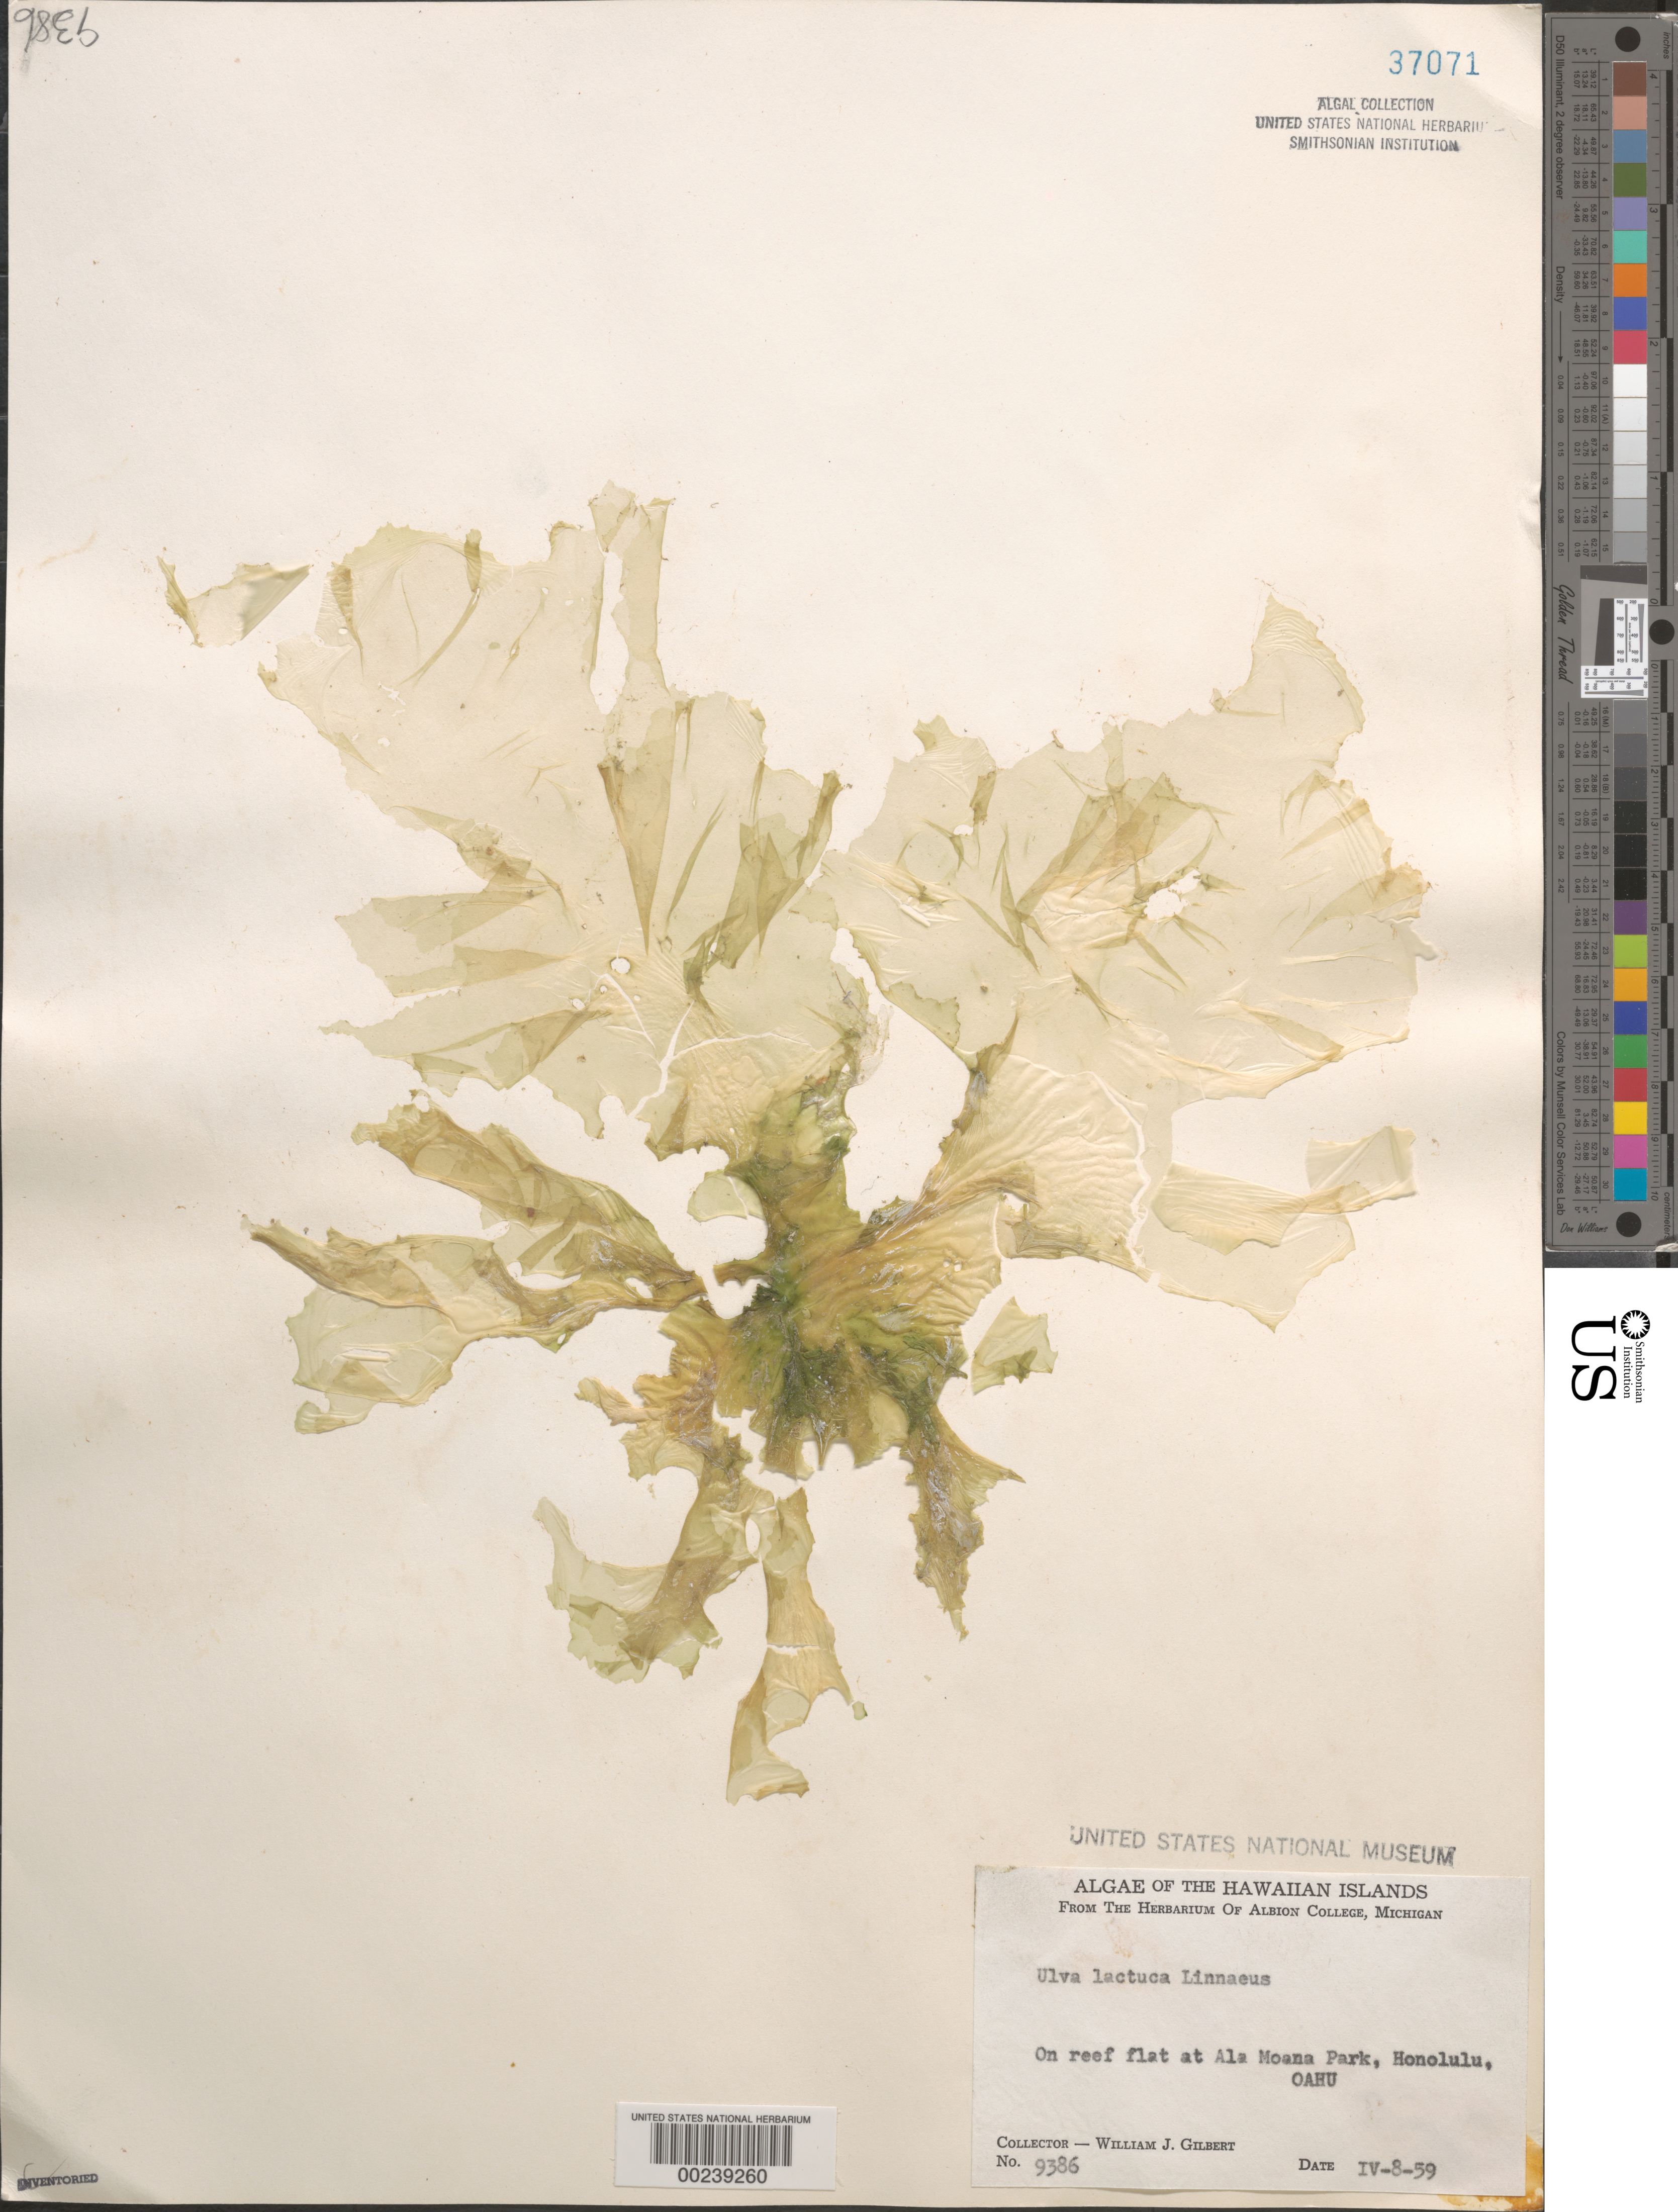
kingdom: Plantae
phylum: Chlorophyta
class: Ulvophyceae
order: Ulvales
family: Ulvaceae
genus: Ulva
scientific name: Ulva lactuca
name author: L.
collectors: W. J. Gilbert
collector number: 9386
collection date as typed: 08 Apr 1959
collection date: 1959-04-08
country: United States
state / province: Hawaii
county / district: Honolulu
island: Oahu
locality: Ala Moana Park, Honolulu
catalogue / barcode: US 37071